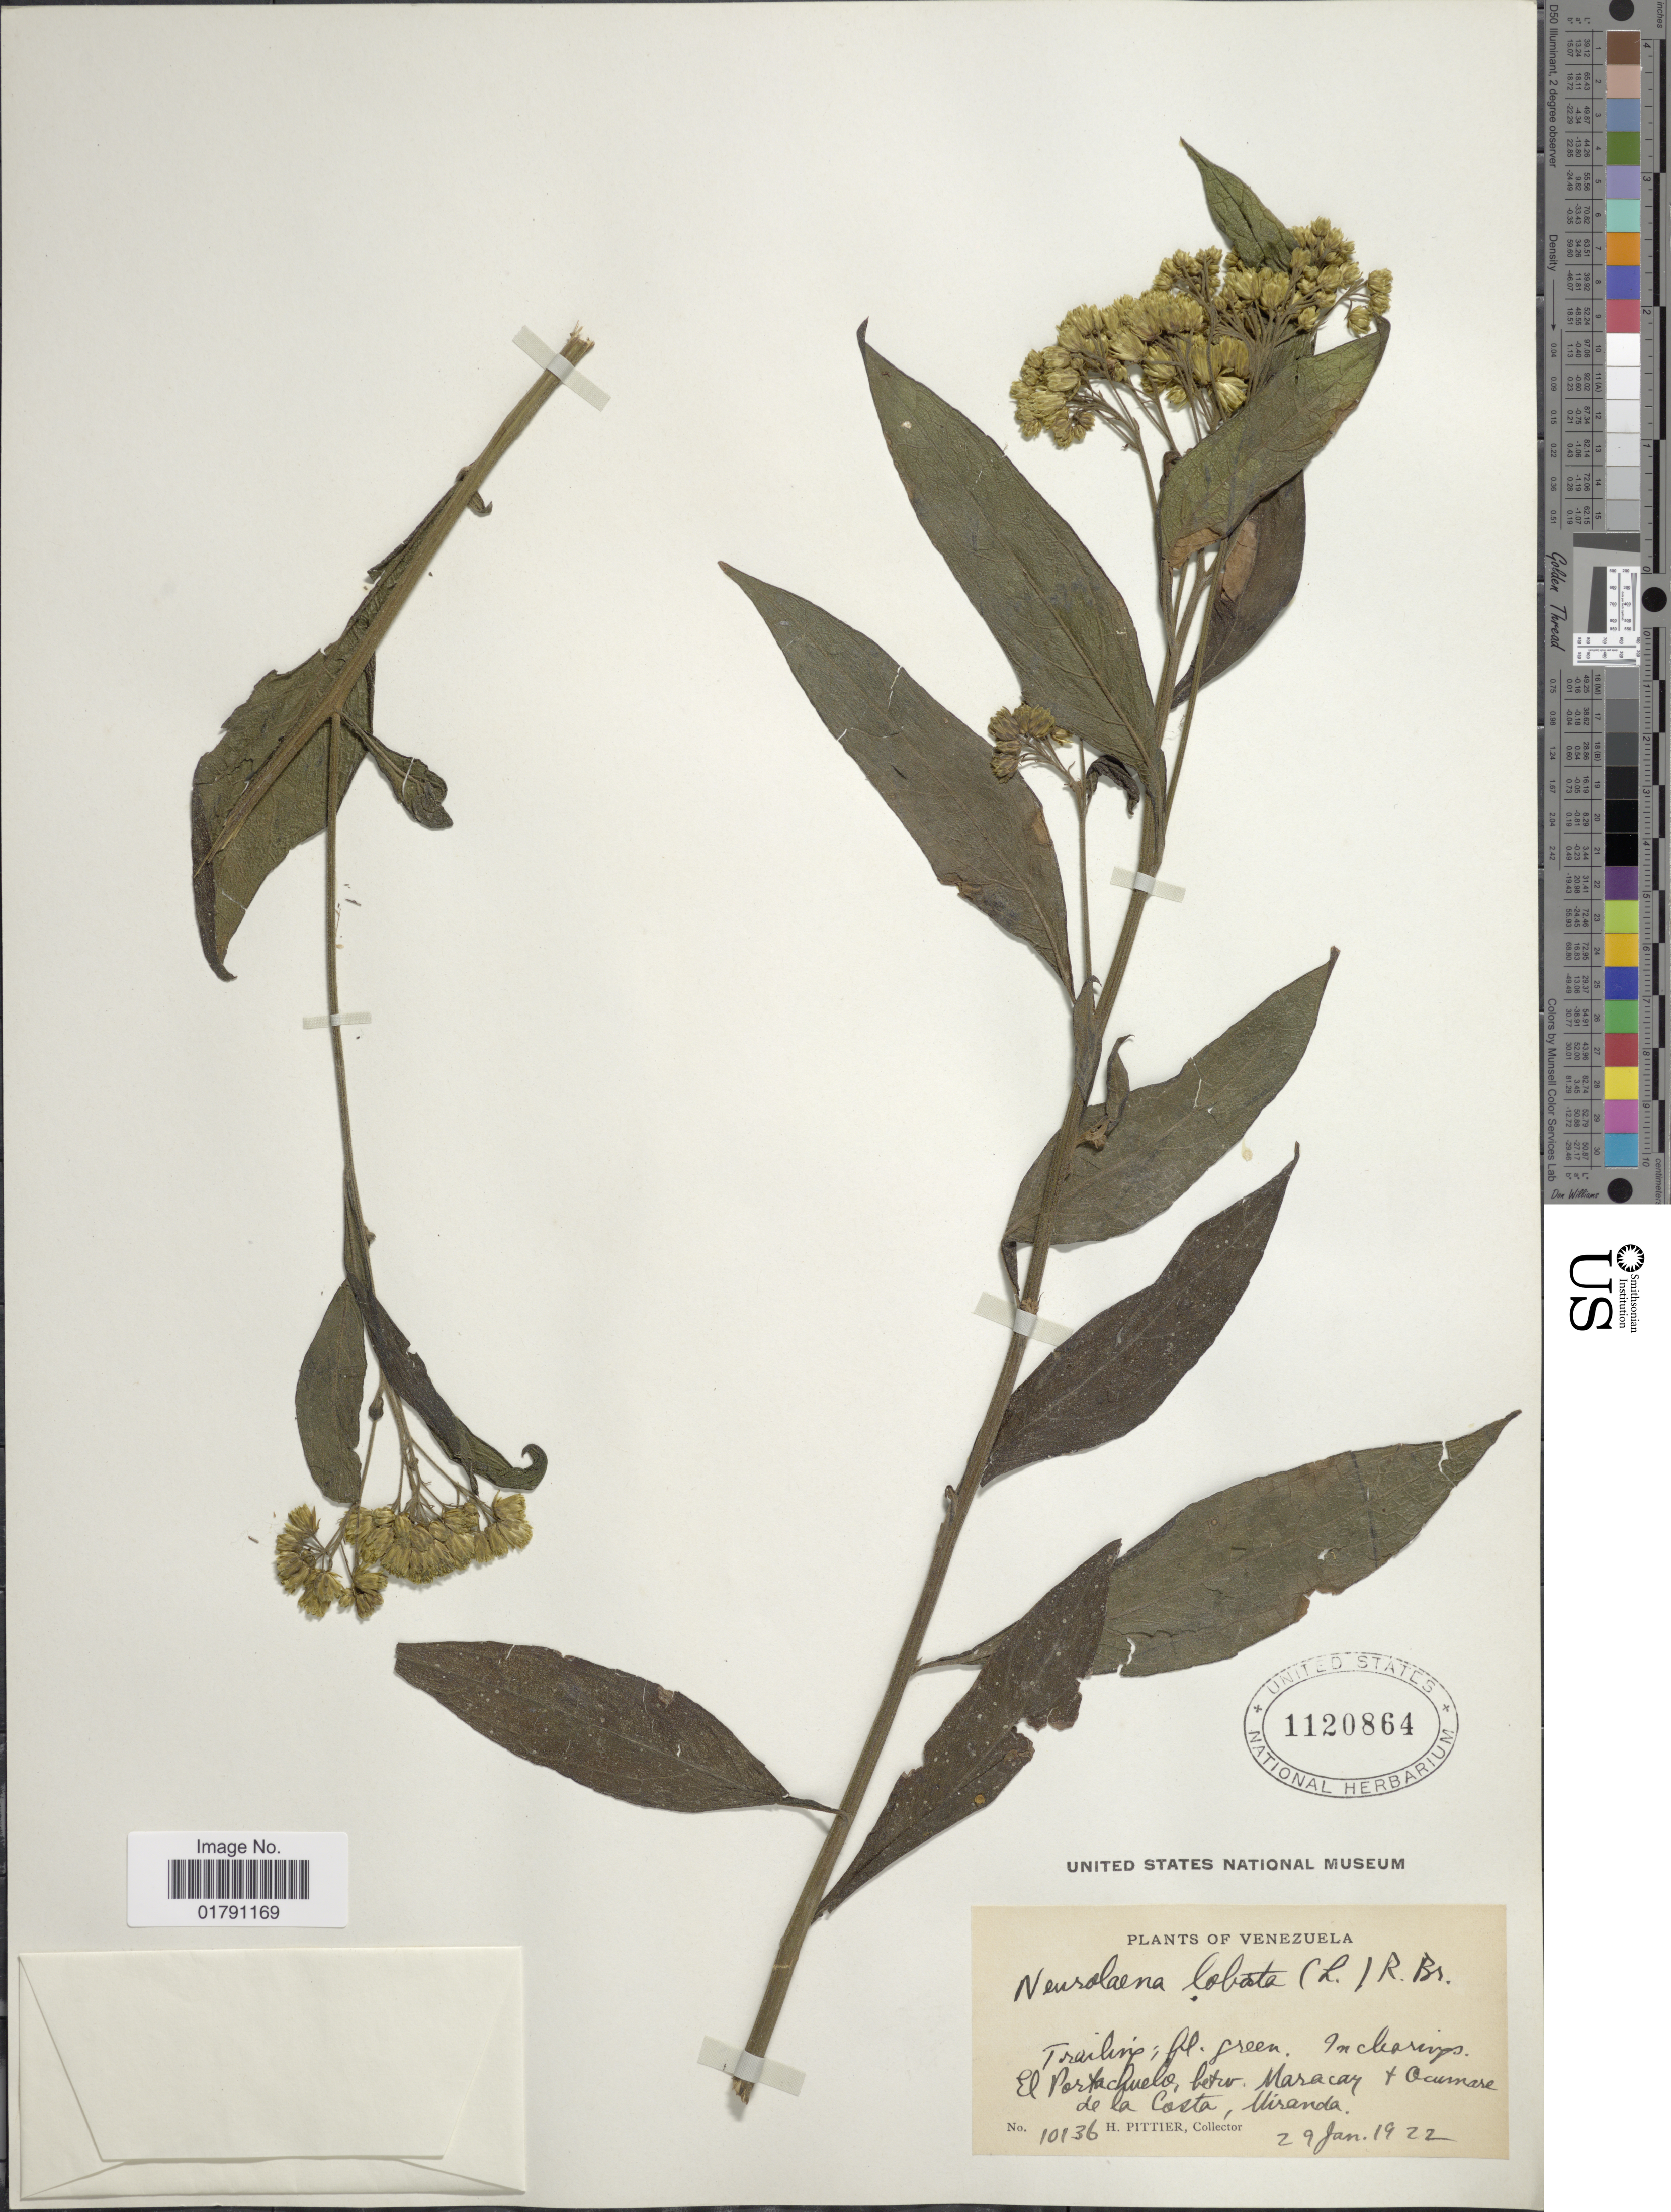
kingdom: Plantae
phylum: Tracheophyta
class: Magnoliopsida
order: Asterales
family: Asteraceae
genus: Neurolaena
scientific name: Neurolaena lobata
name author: (L.) R. Br. ex Cass.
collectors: H. F. Pittier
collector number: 10136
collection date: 1922-01-29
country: Venezuela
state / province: Miranda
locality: El Portachuelo, between Maracay and Ocumare de la Costa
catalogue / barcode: US 1120864